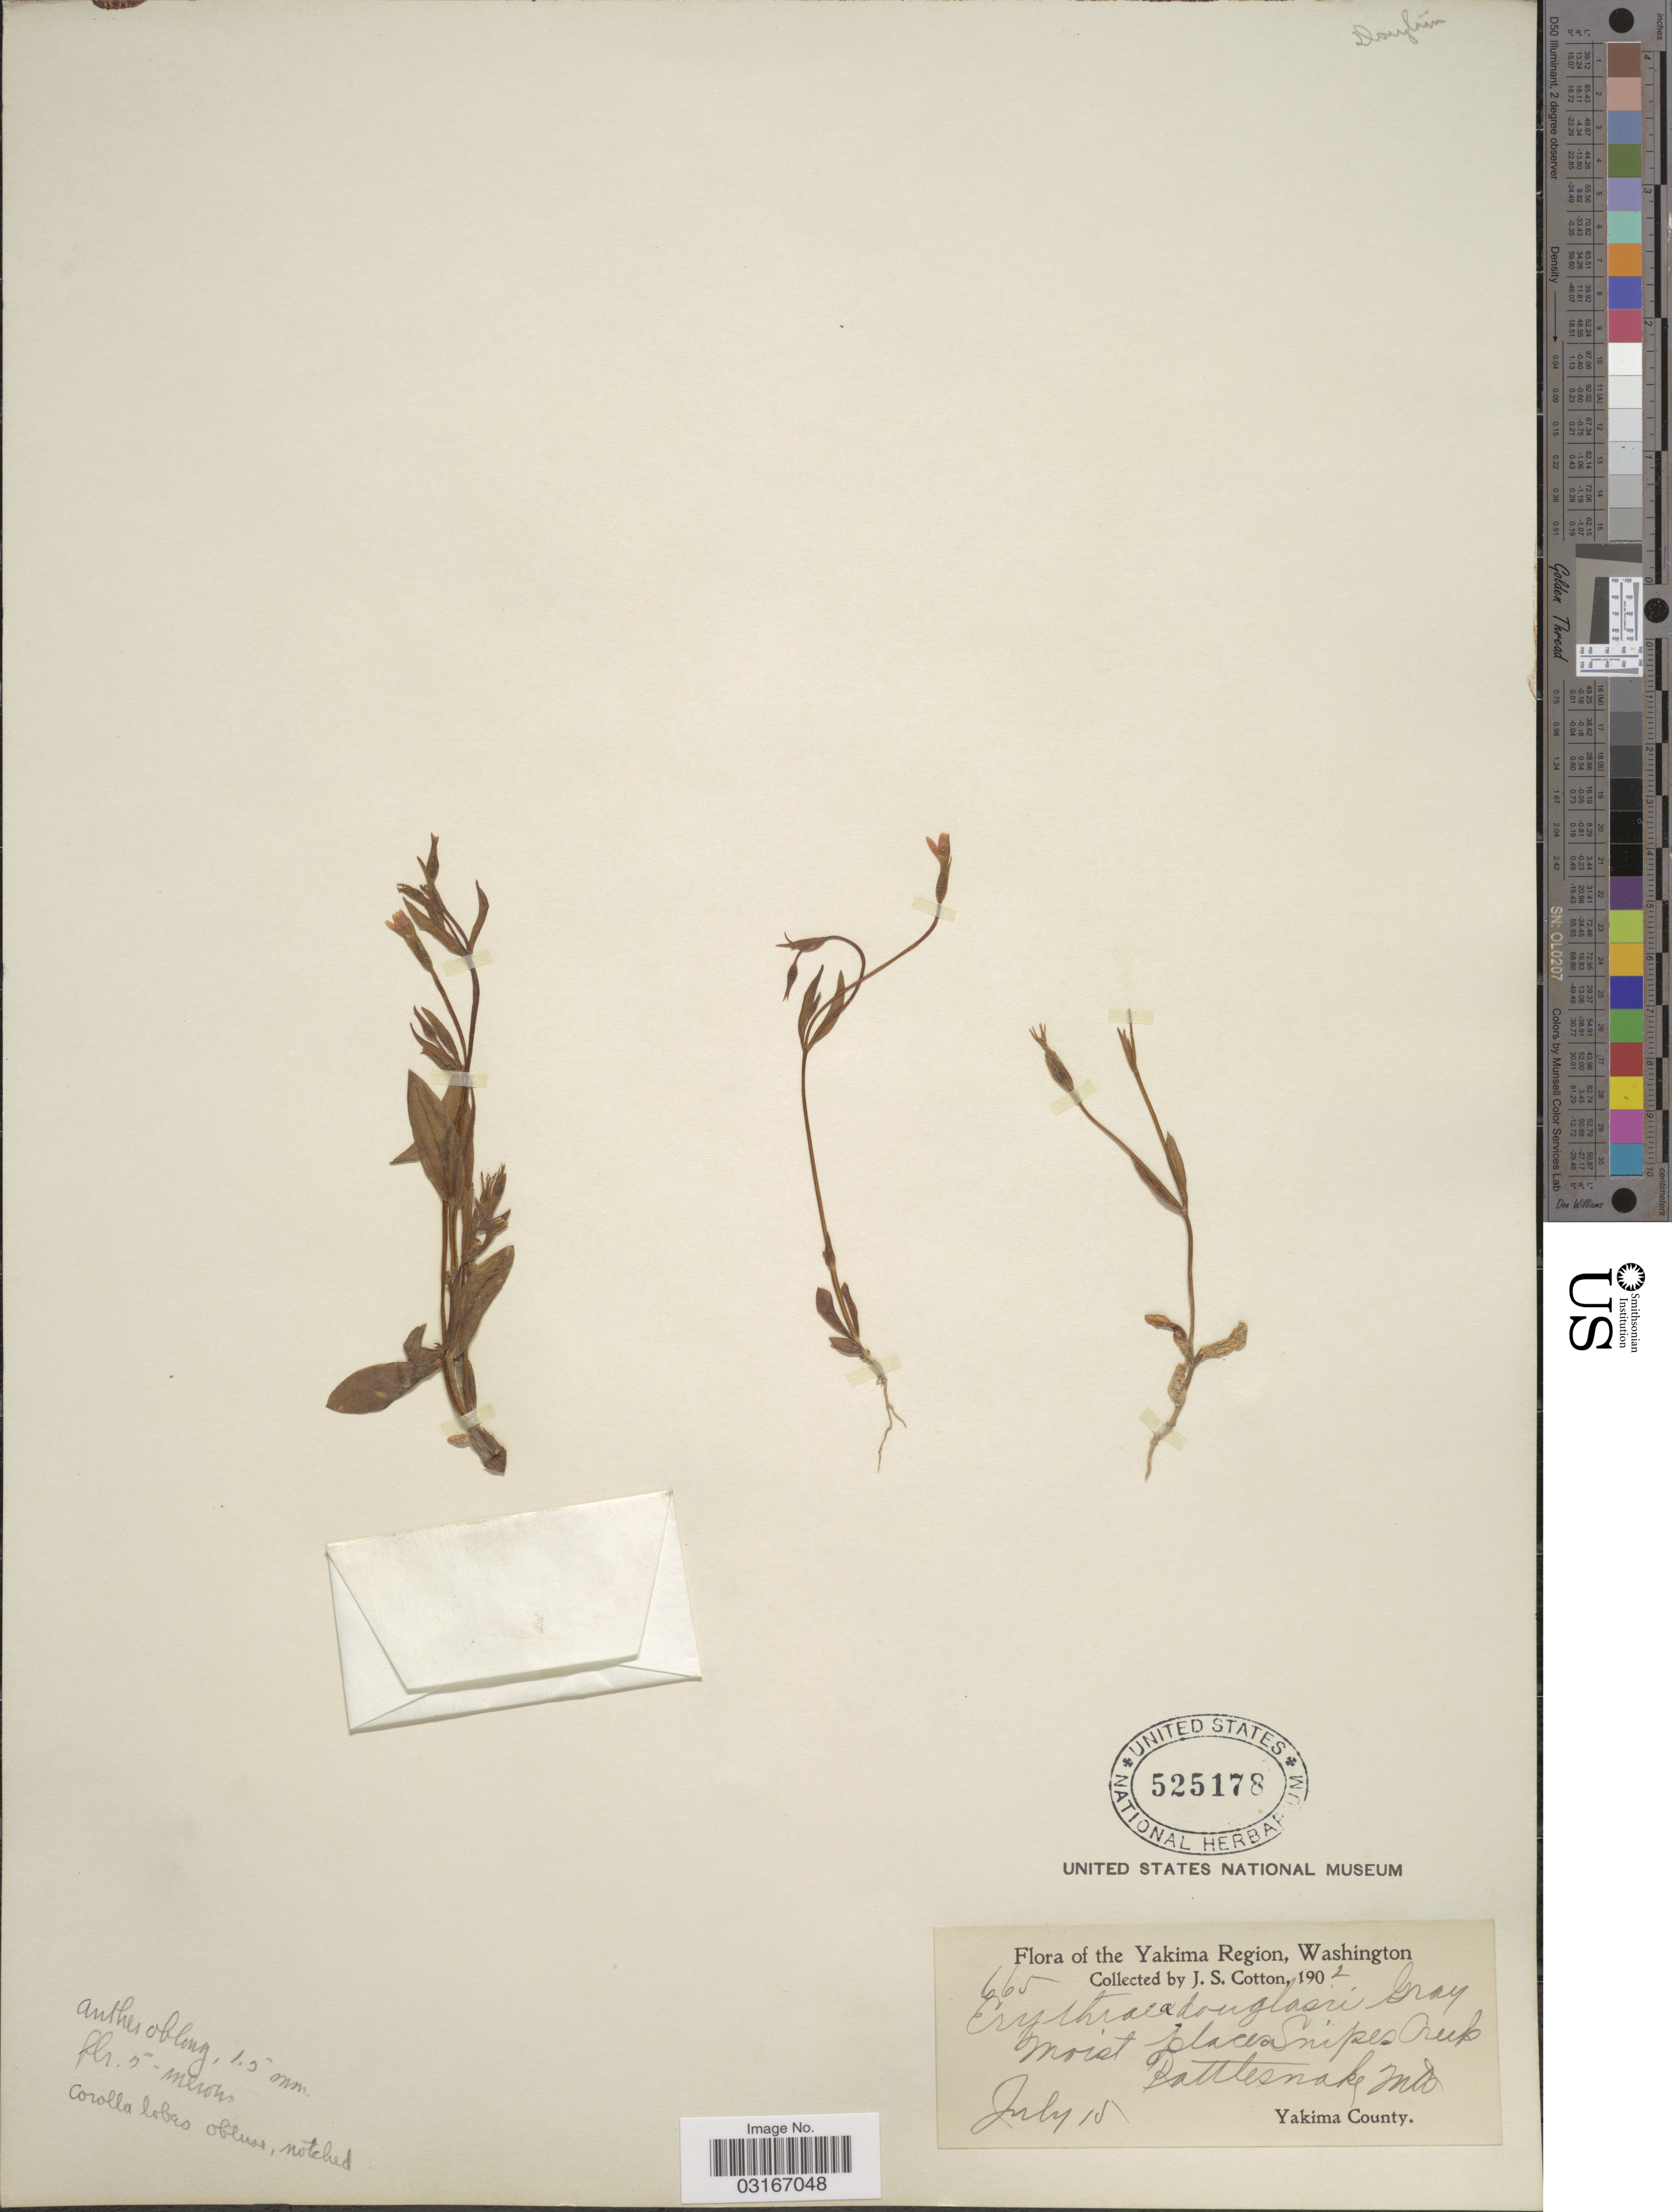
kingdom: Plantae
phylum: Tracheophyta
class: Magnoliopsida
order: Gentianales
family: Gentianaceae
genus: Centaurium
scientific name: Centaurium exaltatum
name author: (Griseb.) W. Wight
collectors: J. S. Cotton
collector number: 665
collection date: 1902-07-15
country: United States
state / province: Washington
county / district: Yakima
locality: Yakima Region, moist places Snipes Creek, Rattlesnake Mt.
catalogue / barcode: US 525178